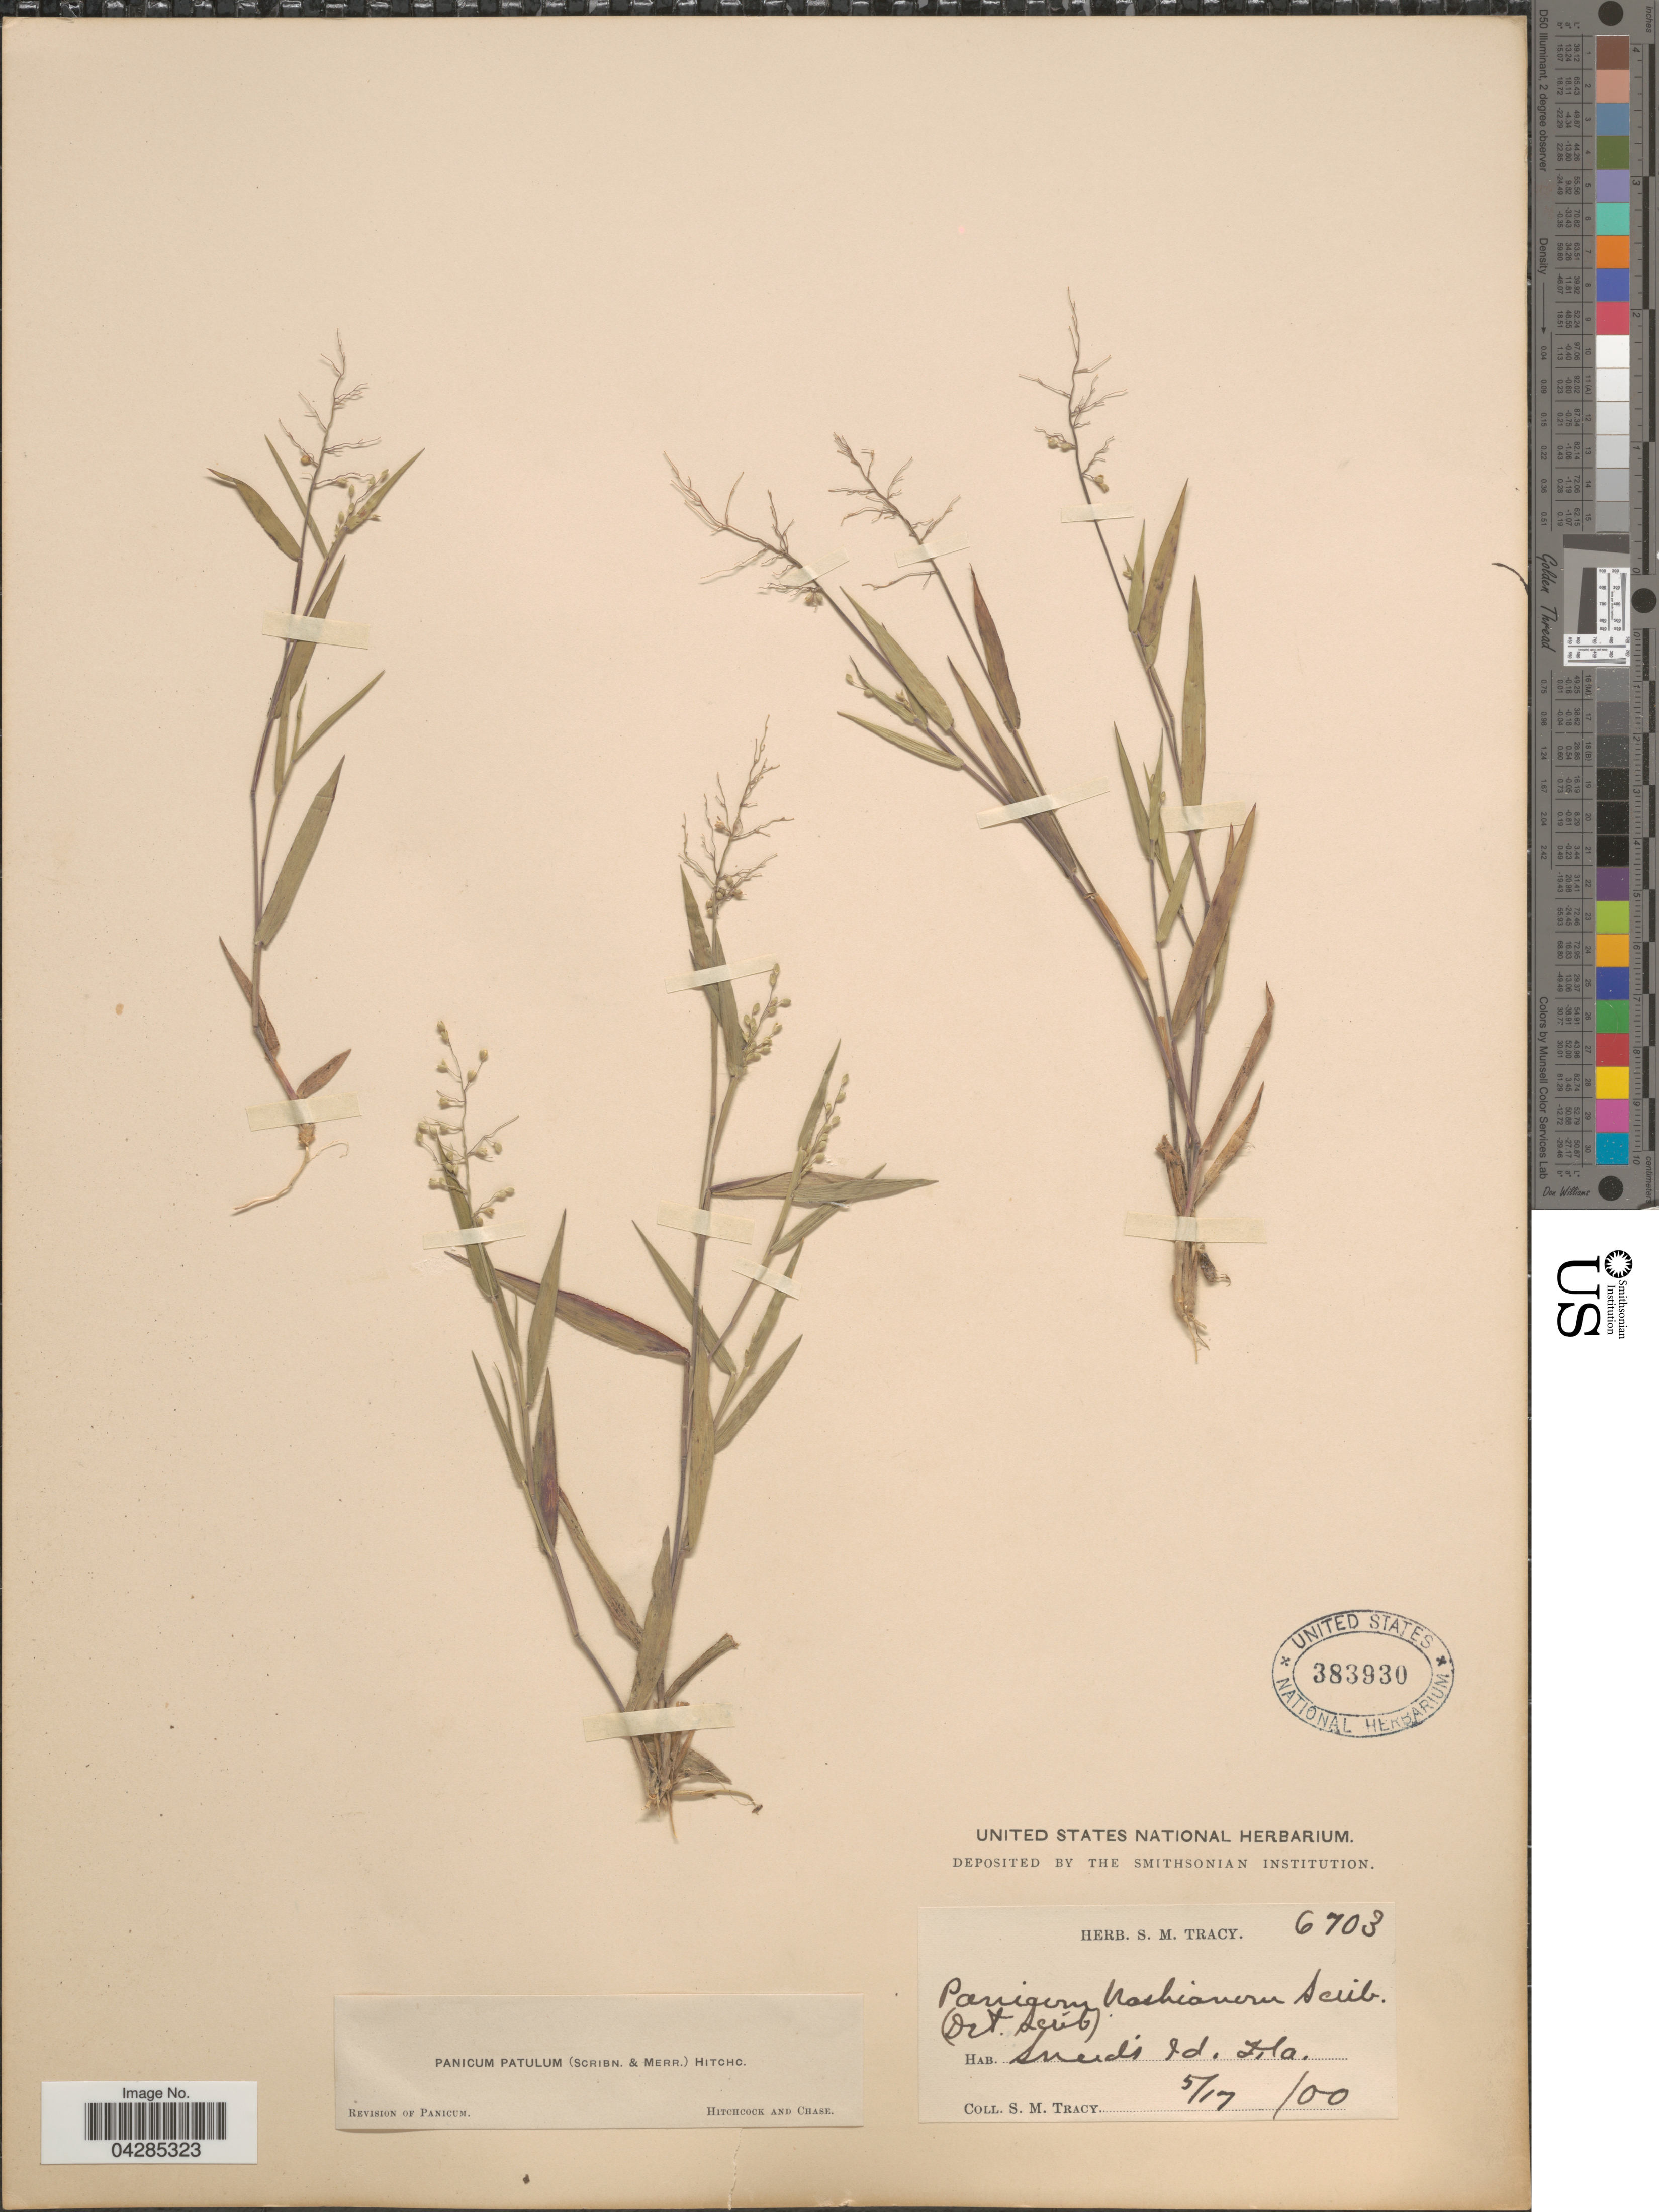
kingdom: Plantae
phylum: Tracheophyta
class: Liliopsida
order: Poales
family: Poaceae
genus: Dichanthelium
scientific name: Dichanthelium portoricense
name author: (Desv. ex Ham.) B.F. Hansen & Wunderlin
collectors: S. M. Tracy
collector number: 6703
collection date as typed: Transcribed d/m/y: 17/5/0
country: United States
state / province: Florida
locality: Sneid's Id.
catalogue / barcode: US 383930